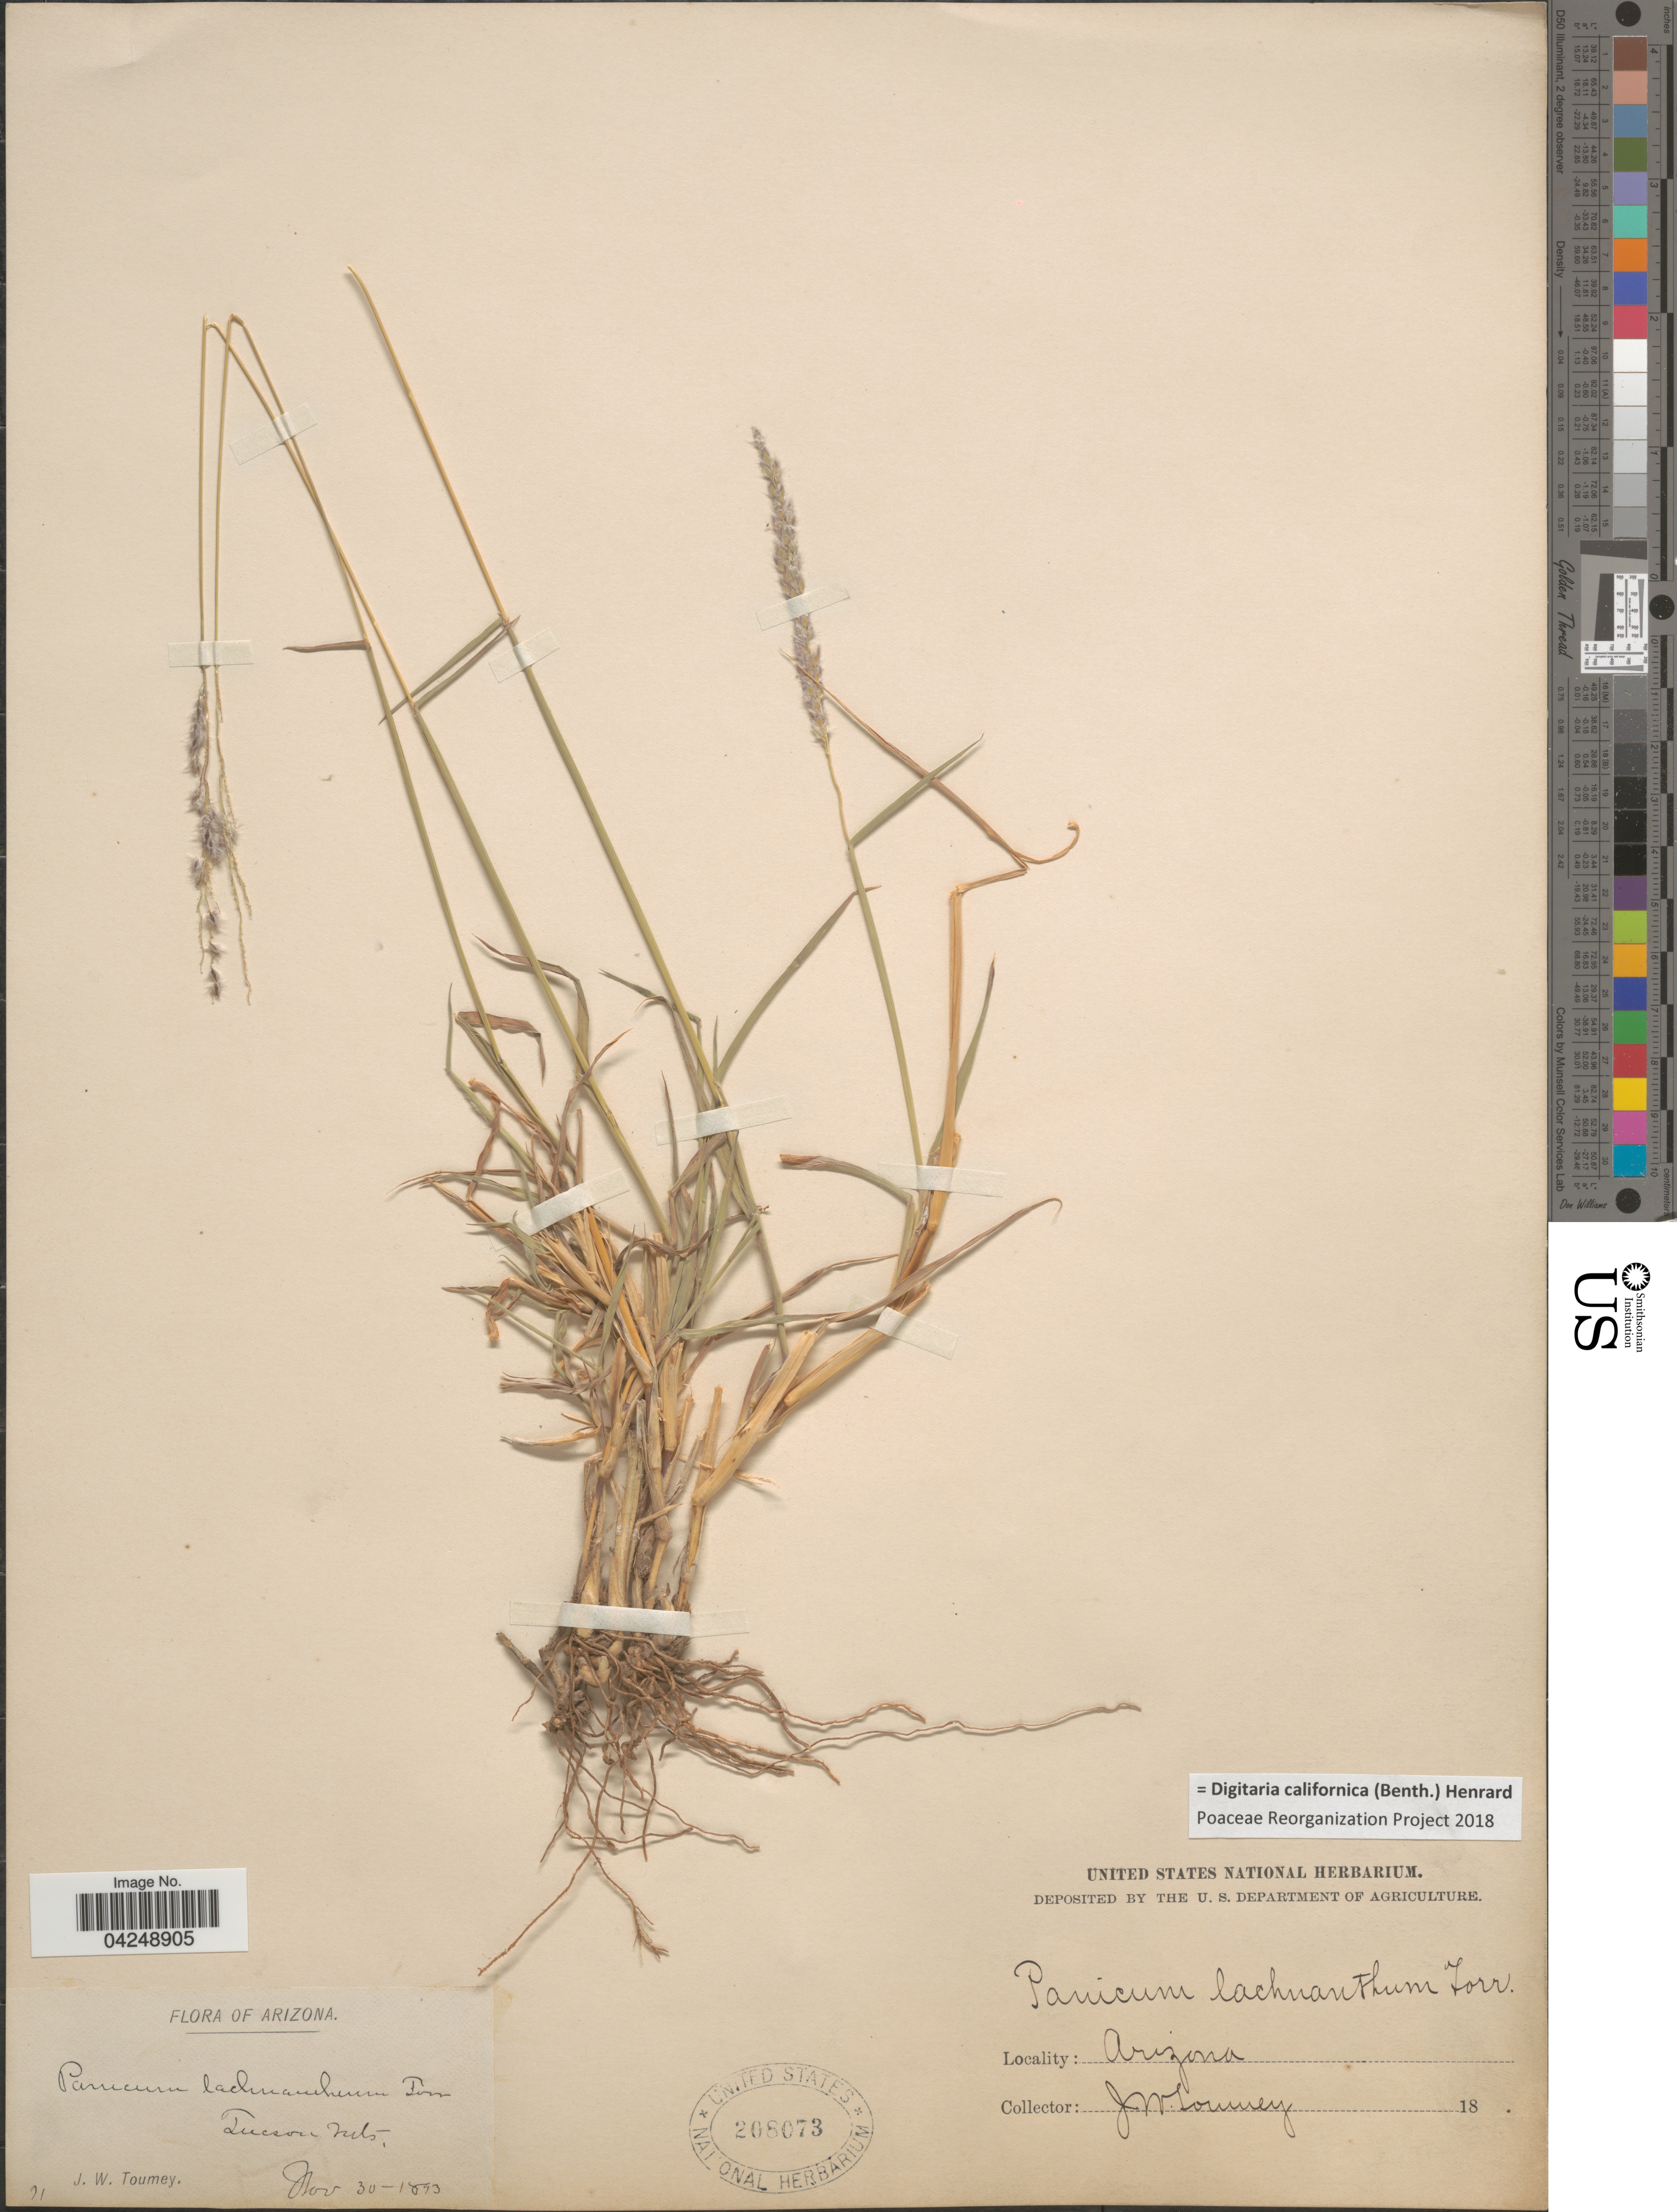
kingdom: Plantae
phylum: Tracheophyta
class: Liliopsida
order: Poales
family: Poaceae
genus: Digitaria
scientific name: Digitaria californica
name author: (Benth.) Henr.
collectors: J. W. Toumey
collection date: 1893-11-30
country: United States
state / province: Arizona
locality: Tucson Mts.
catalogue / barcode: US 208073